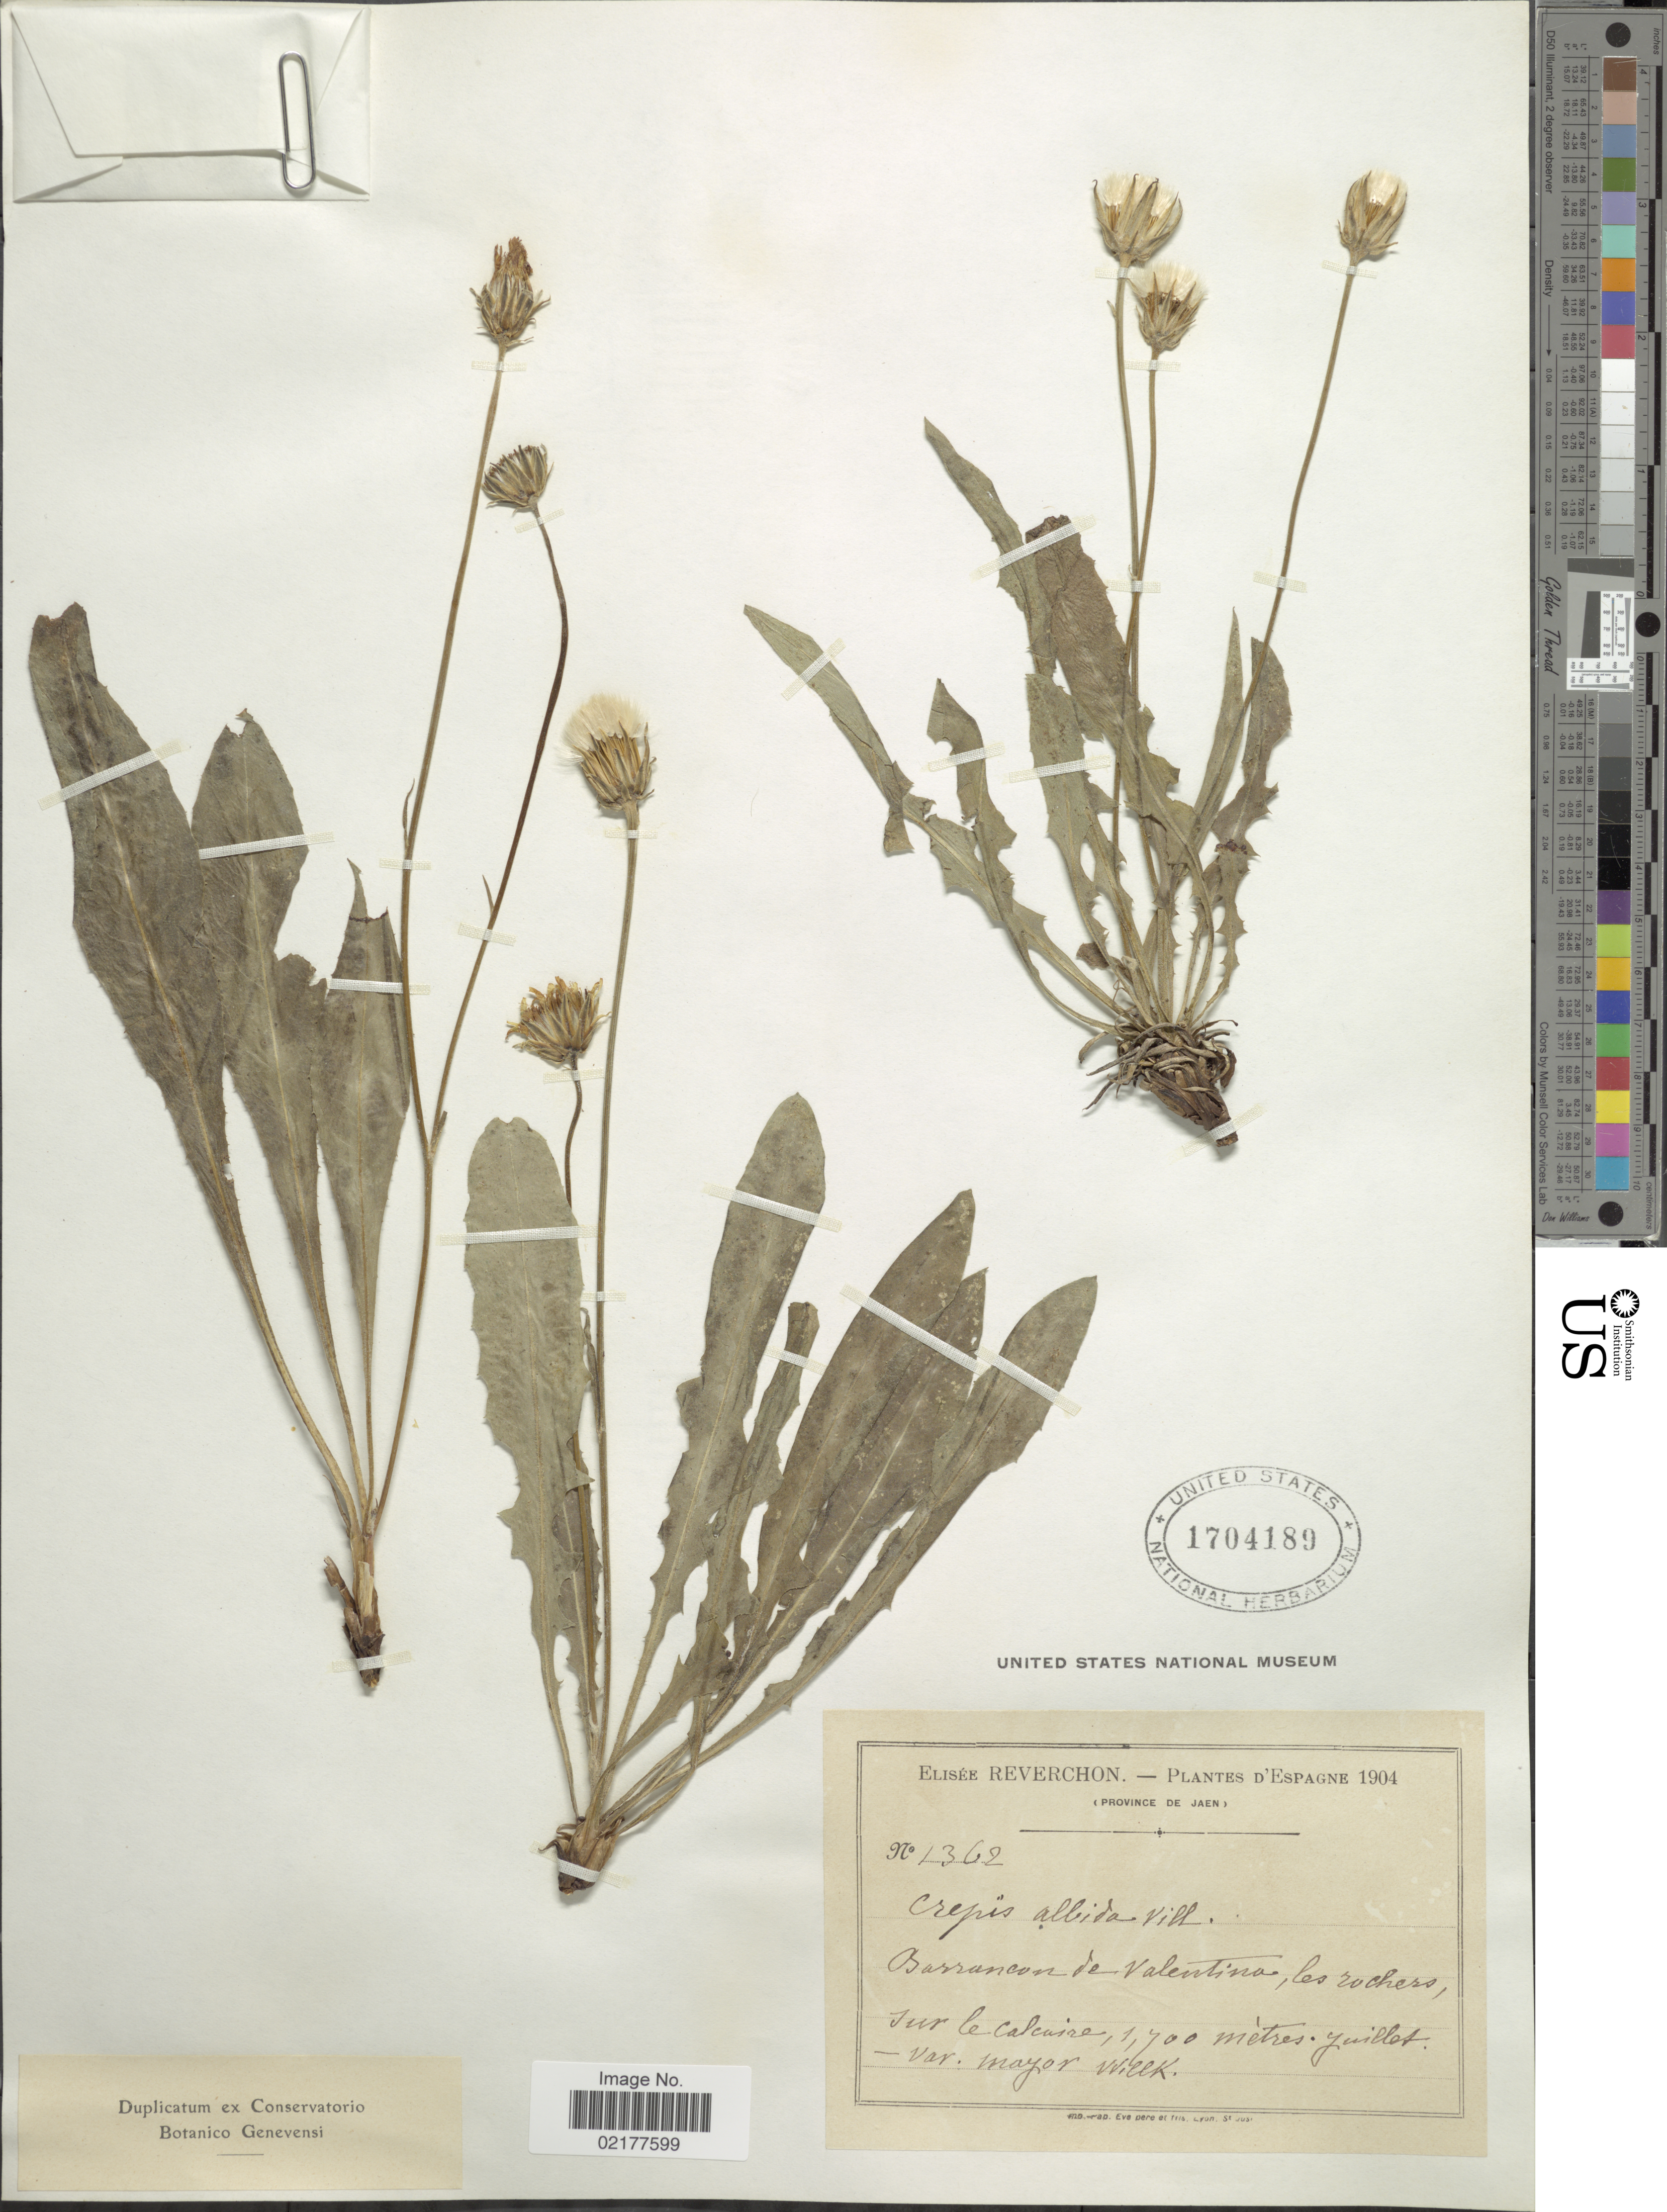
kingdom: Plantae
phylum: Tracheophyta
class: Magnoliopsida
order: Asterales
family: Asteraceae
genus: Crepis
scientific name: Crepis alpestris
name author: (Jacq.) Tausch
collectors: E. Reverchon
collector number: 1362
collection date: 1904-07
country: Spain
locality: Barrancon de Valentina, les rochers, sur le calcaire. (Province de Jaen)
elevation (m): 1700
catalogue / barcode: US 1704189